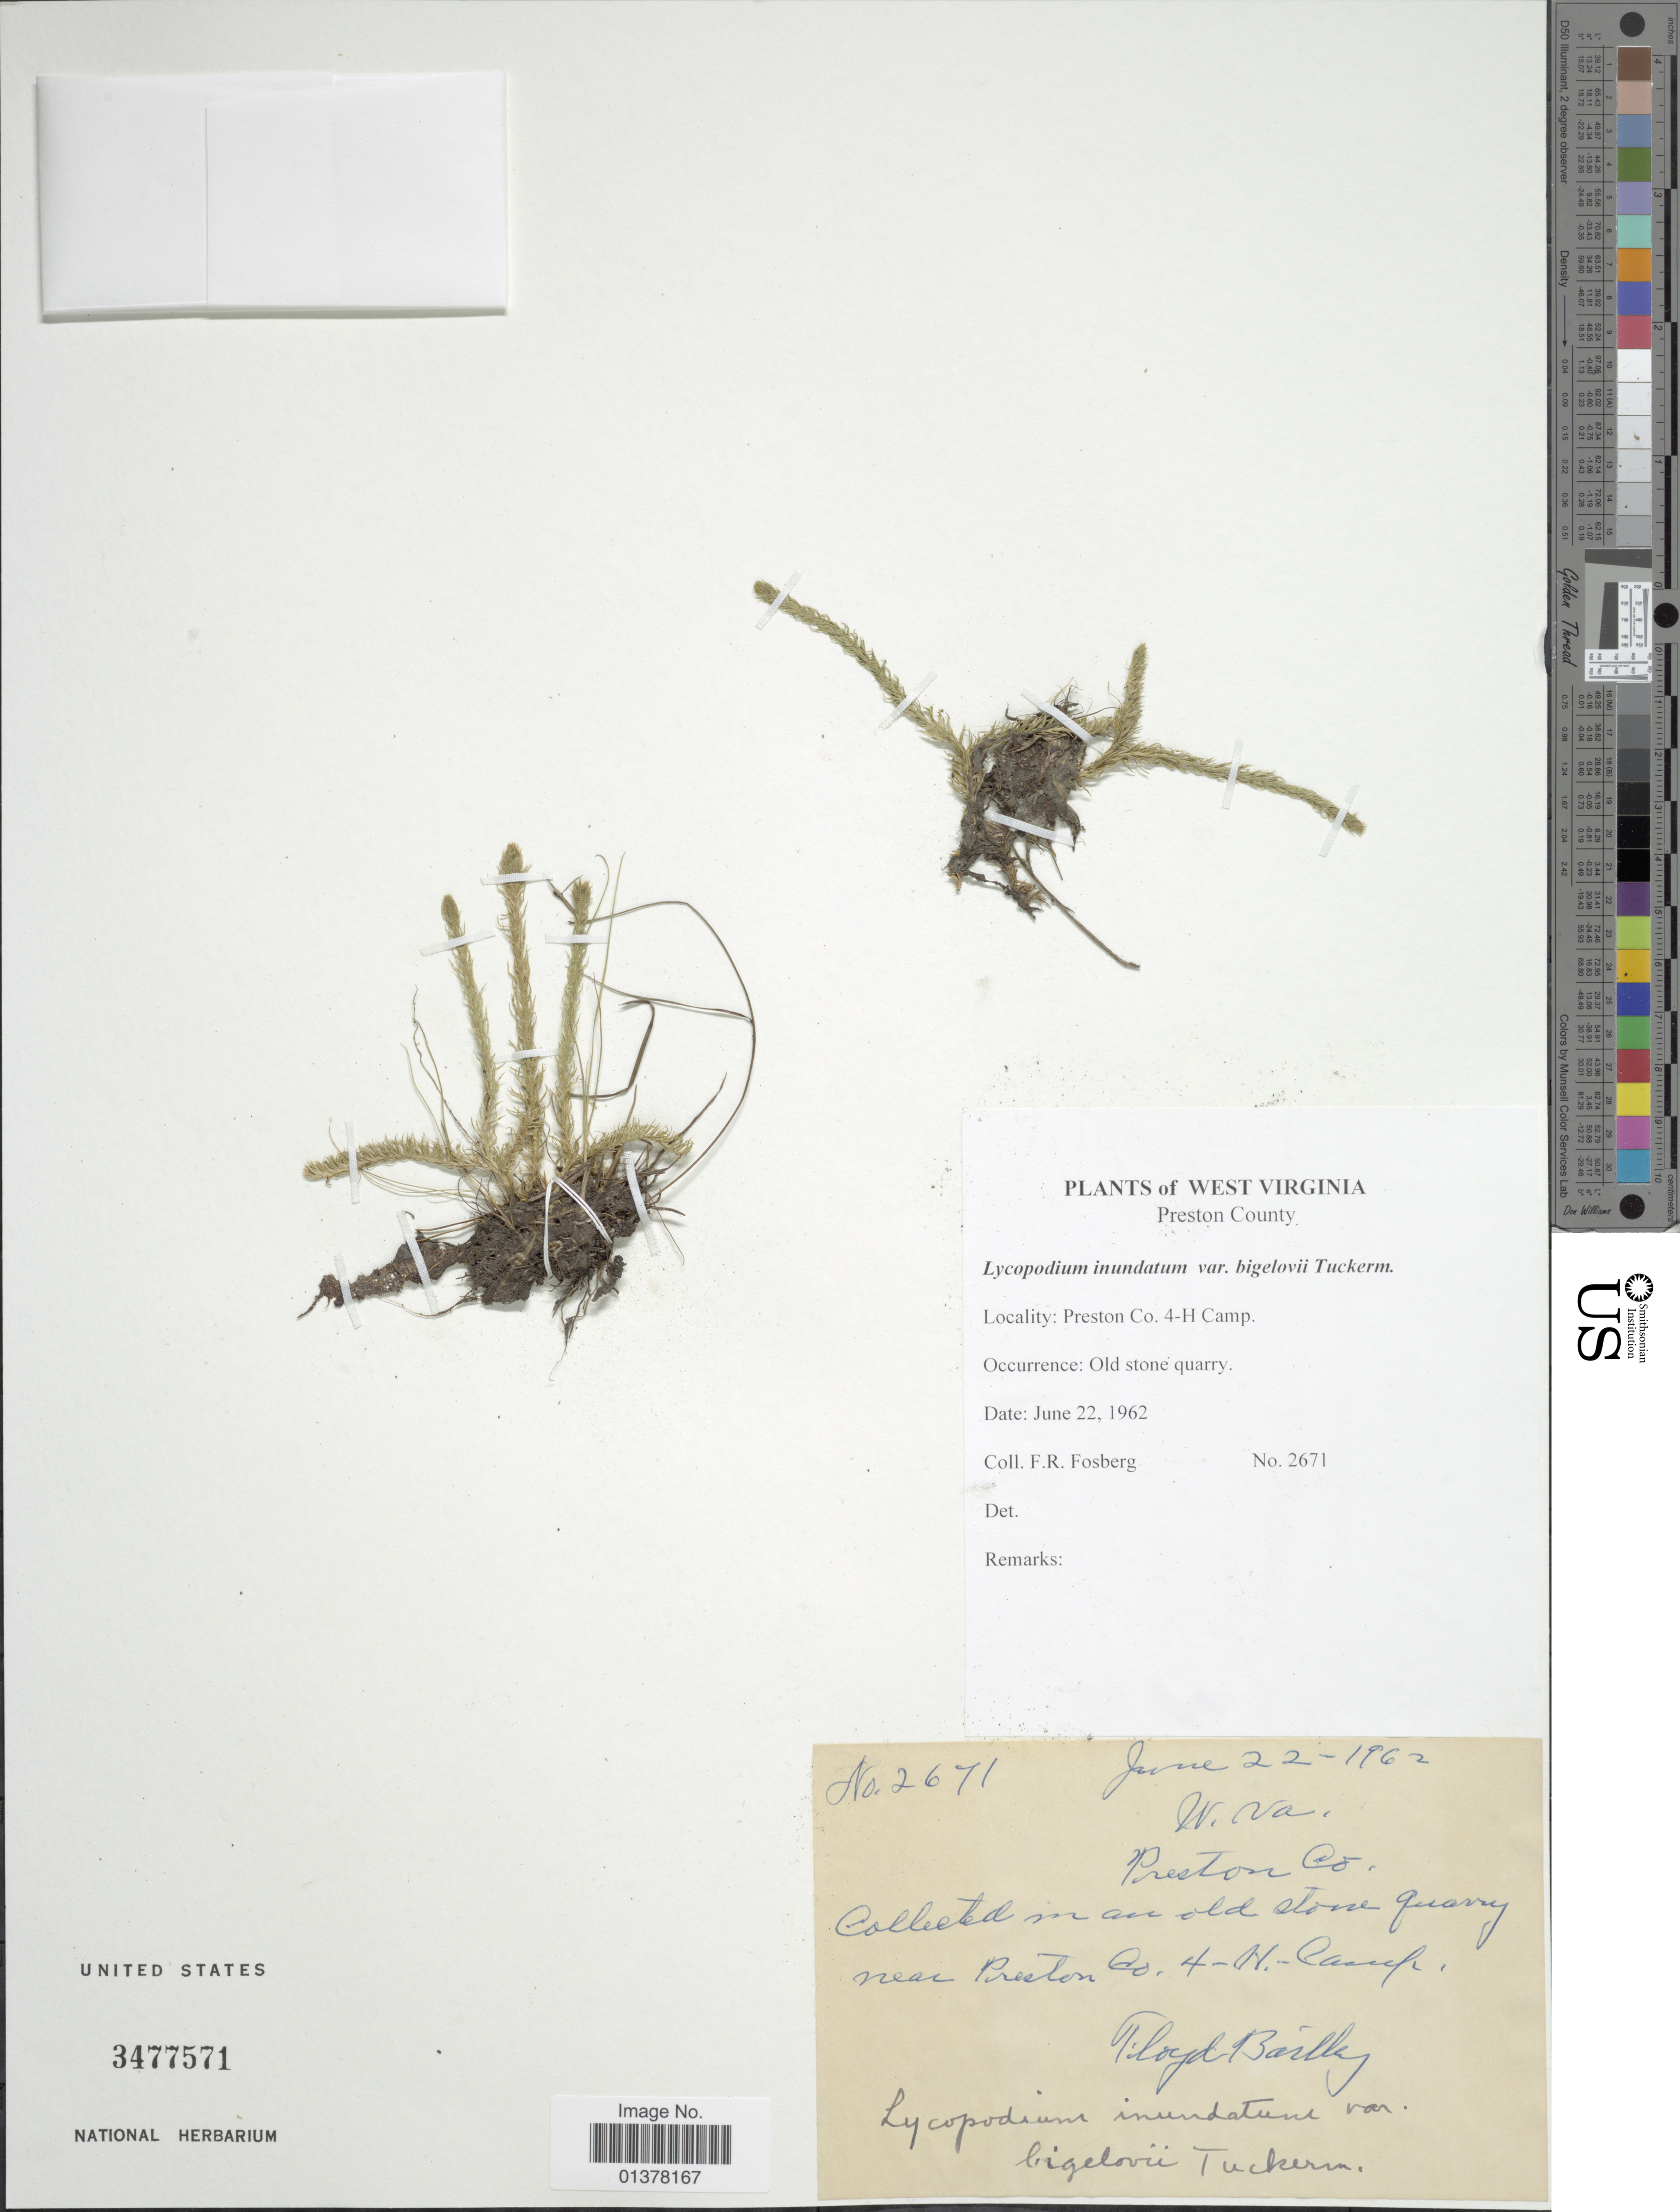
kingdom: Plantae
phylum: Tracheophyta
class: Lycopodiopsida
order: Lycopodiales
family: Lycopodiaceae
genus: Lycopodiella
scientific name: Lycopodiella appressa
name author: (Chapm.) Cranfill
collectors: F. R. Fosberg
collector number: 2671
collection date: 1962-06-22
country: United States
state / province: West Virginia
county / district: Preston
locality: Preston County, 4-H Camp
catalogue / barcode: US 3477571